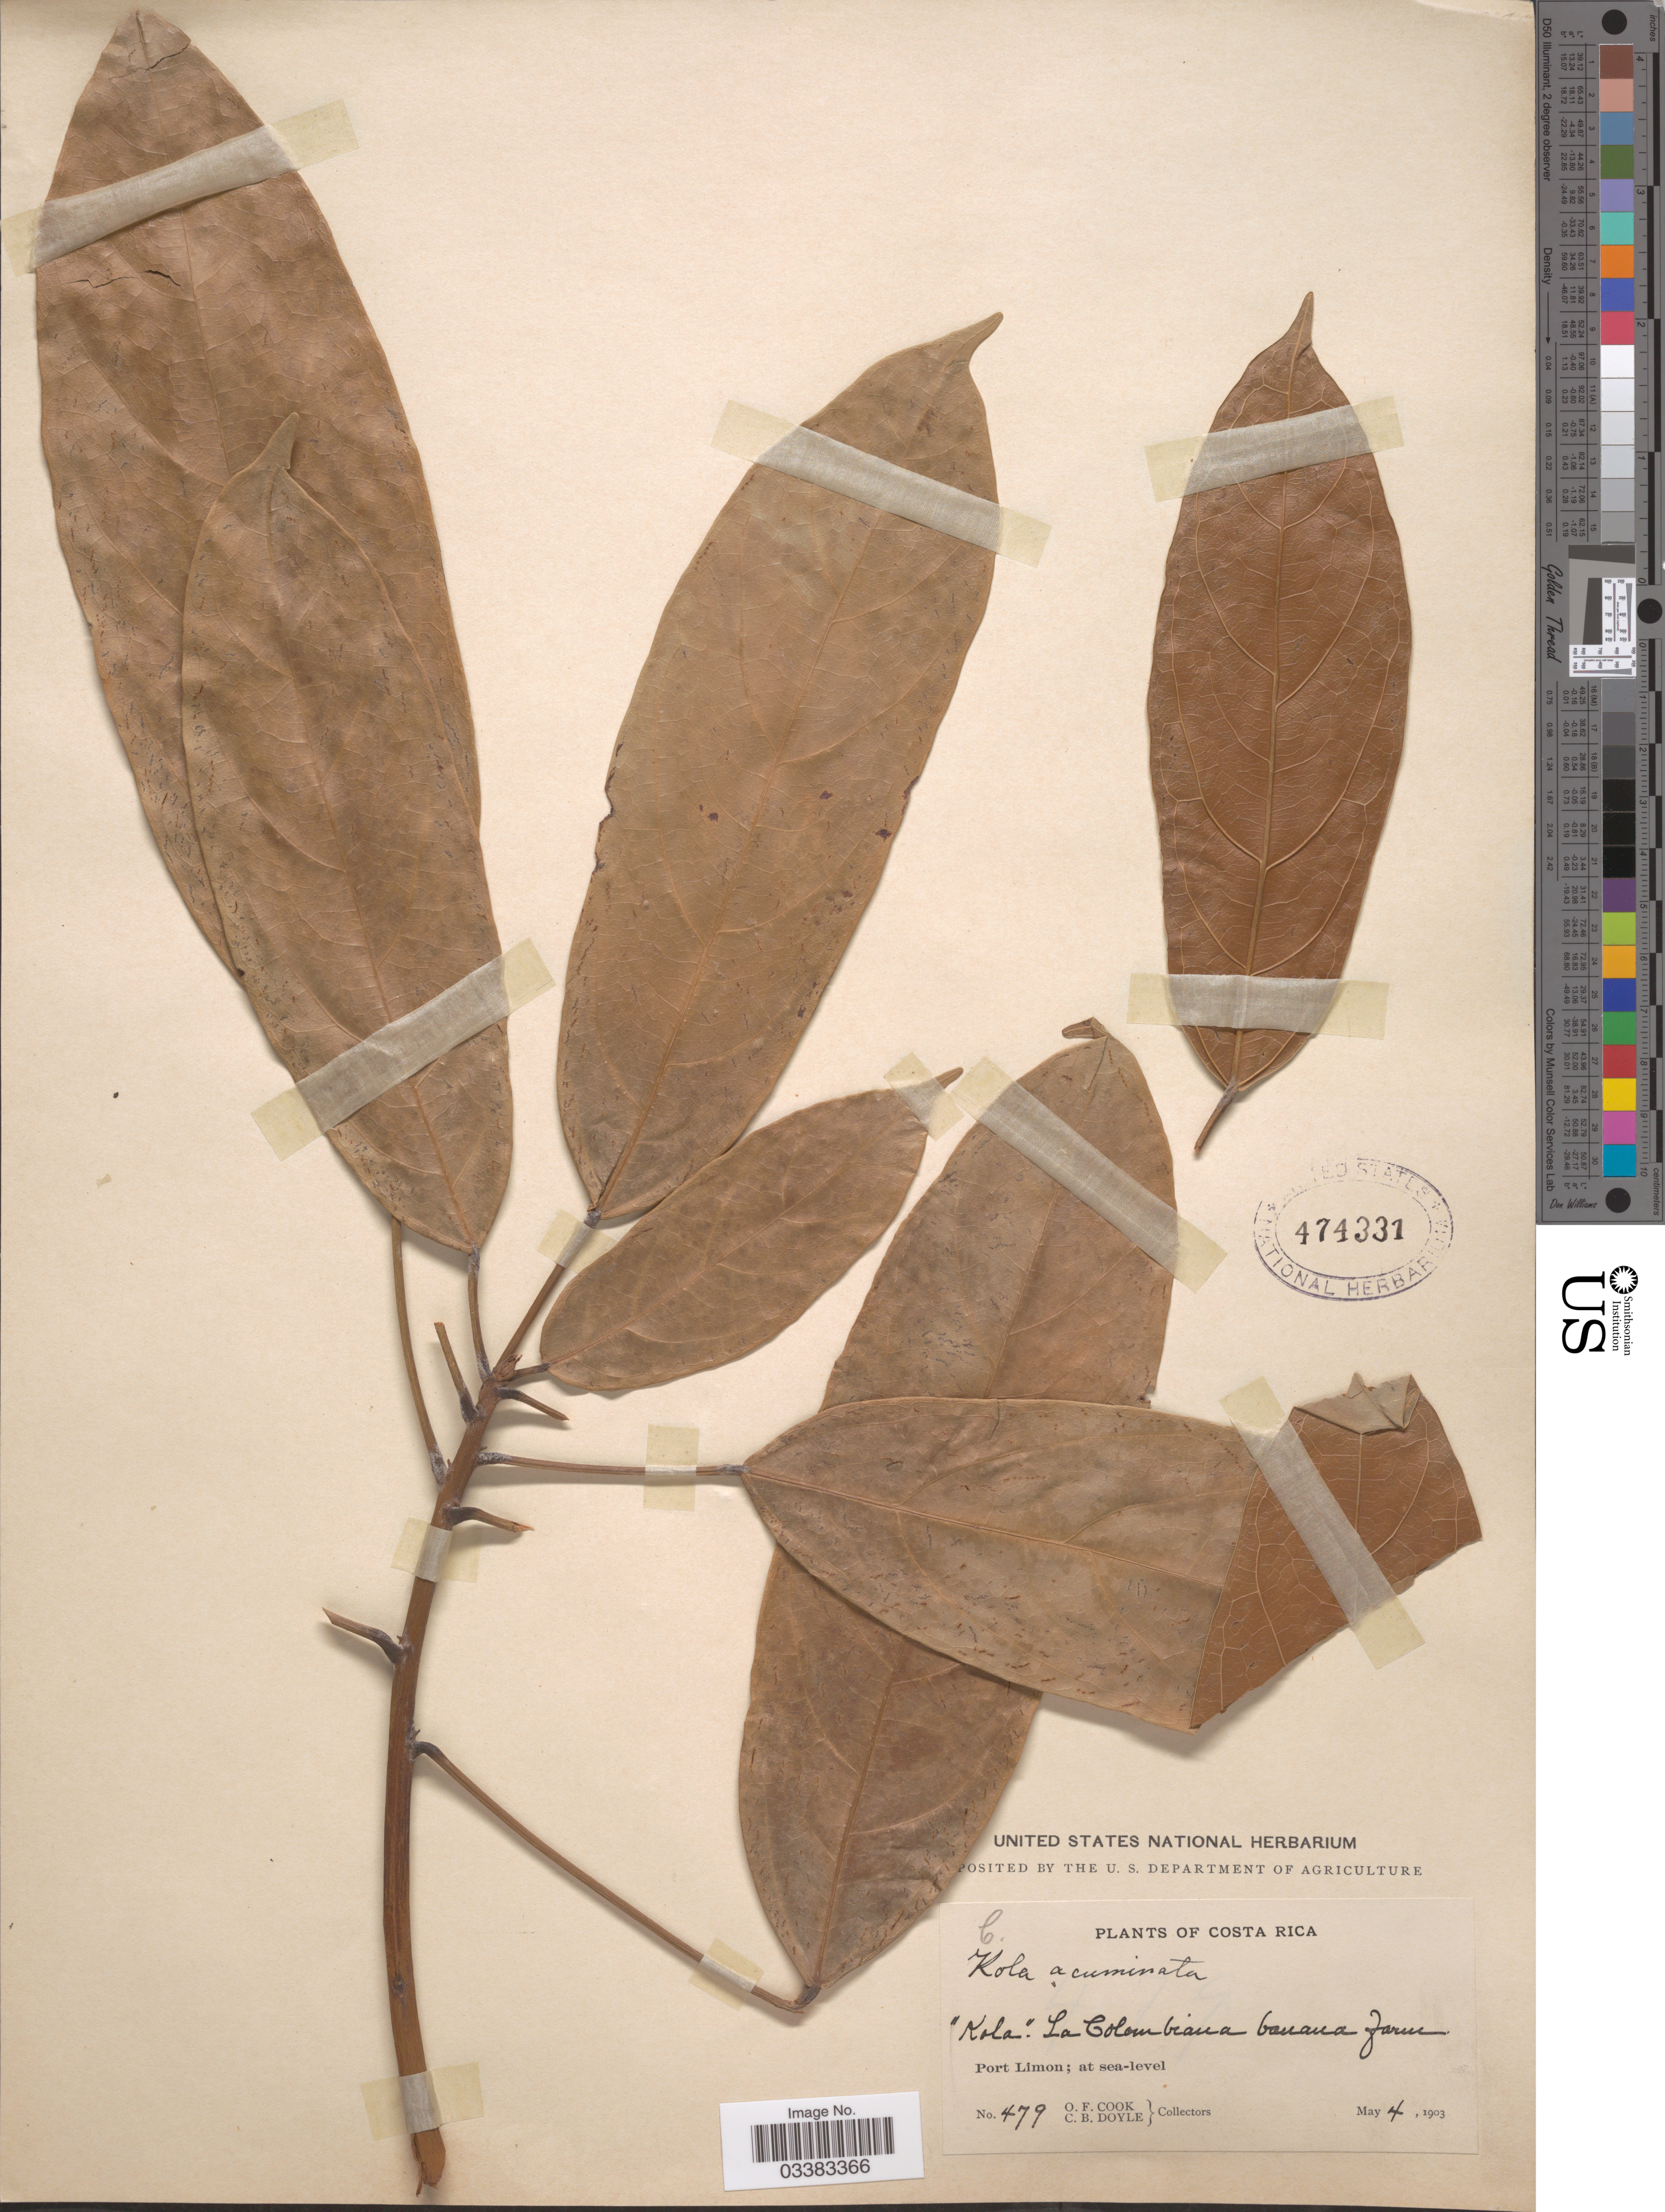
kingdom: Plantae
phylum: Tracheophyta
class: Magnoliopsida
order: Malvales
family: Malvaceae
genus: Cola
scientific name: Cola acuminata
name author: (P. Beauv.) Schott & Endl.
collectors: O. F. Cook & C. Doyle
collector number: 479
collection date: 1903-05-04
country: Costa Rica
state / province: Limón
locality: Kola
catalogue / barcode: US 474331